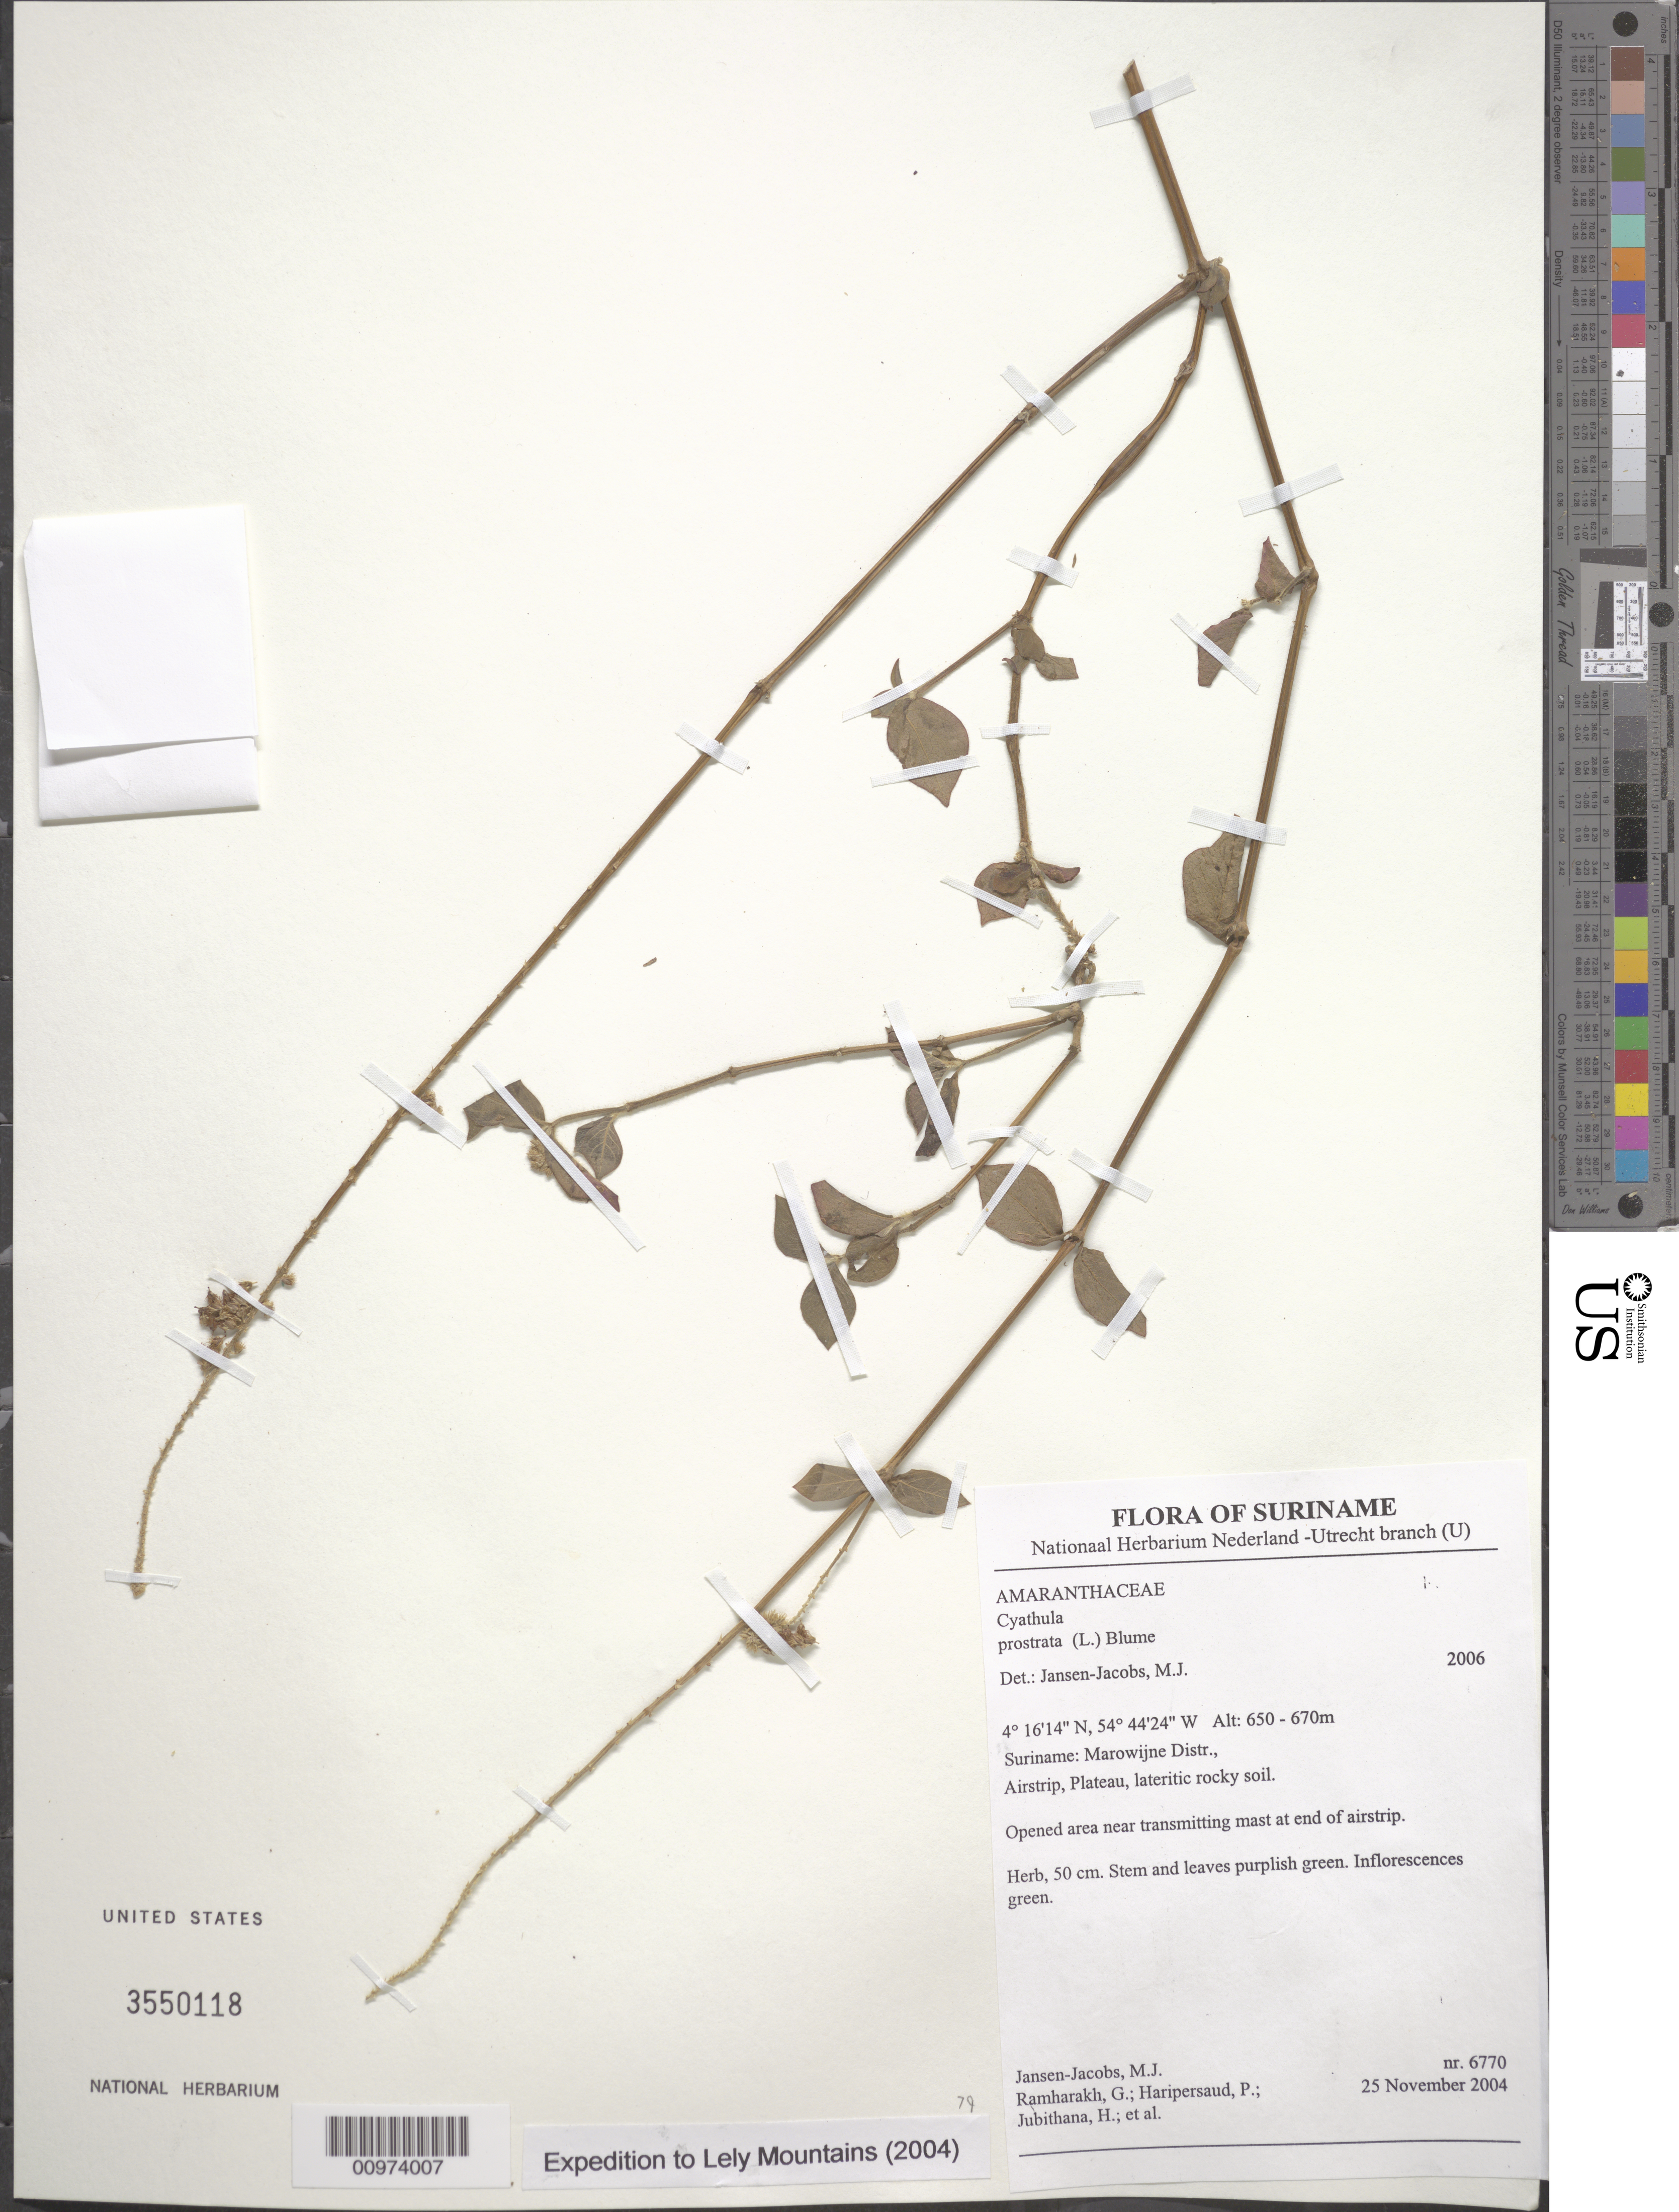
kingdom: Plantae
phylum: Tracheophyta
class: Magnoliopsida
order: Caryophyllales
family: Amaranthaceae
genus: Cyathula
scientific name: Cyathula prostrata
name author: (L.) Blume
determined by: Jansen-Jacobs, M. J., (U), Nationaal Herbarium Nederland, Utrecht University branch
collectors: M. J. Jansen-Jacobs et al.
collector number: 6770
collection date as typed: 25-Nov-04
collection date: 2004-11-25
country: Suriname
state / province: Marowijne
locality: Marowijne Distr., Airstrip, Plateau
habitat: Lateritic rocky soil. Opened area near transmitting mast at end of airstrip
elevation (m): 650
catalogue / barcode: US 3550118